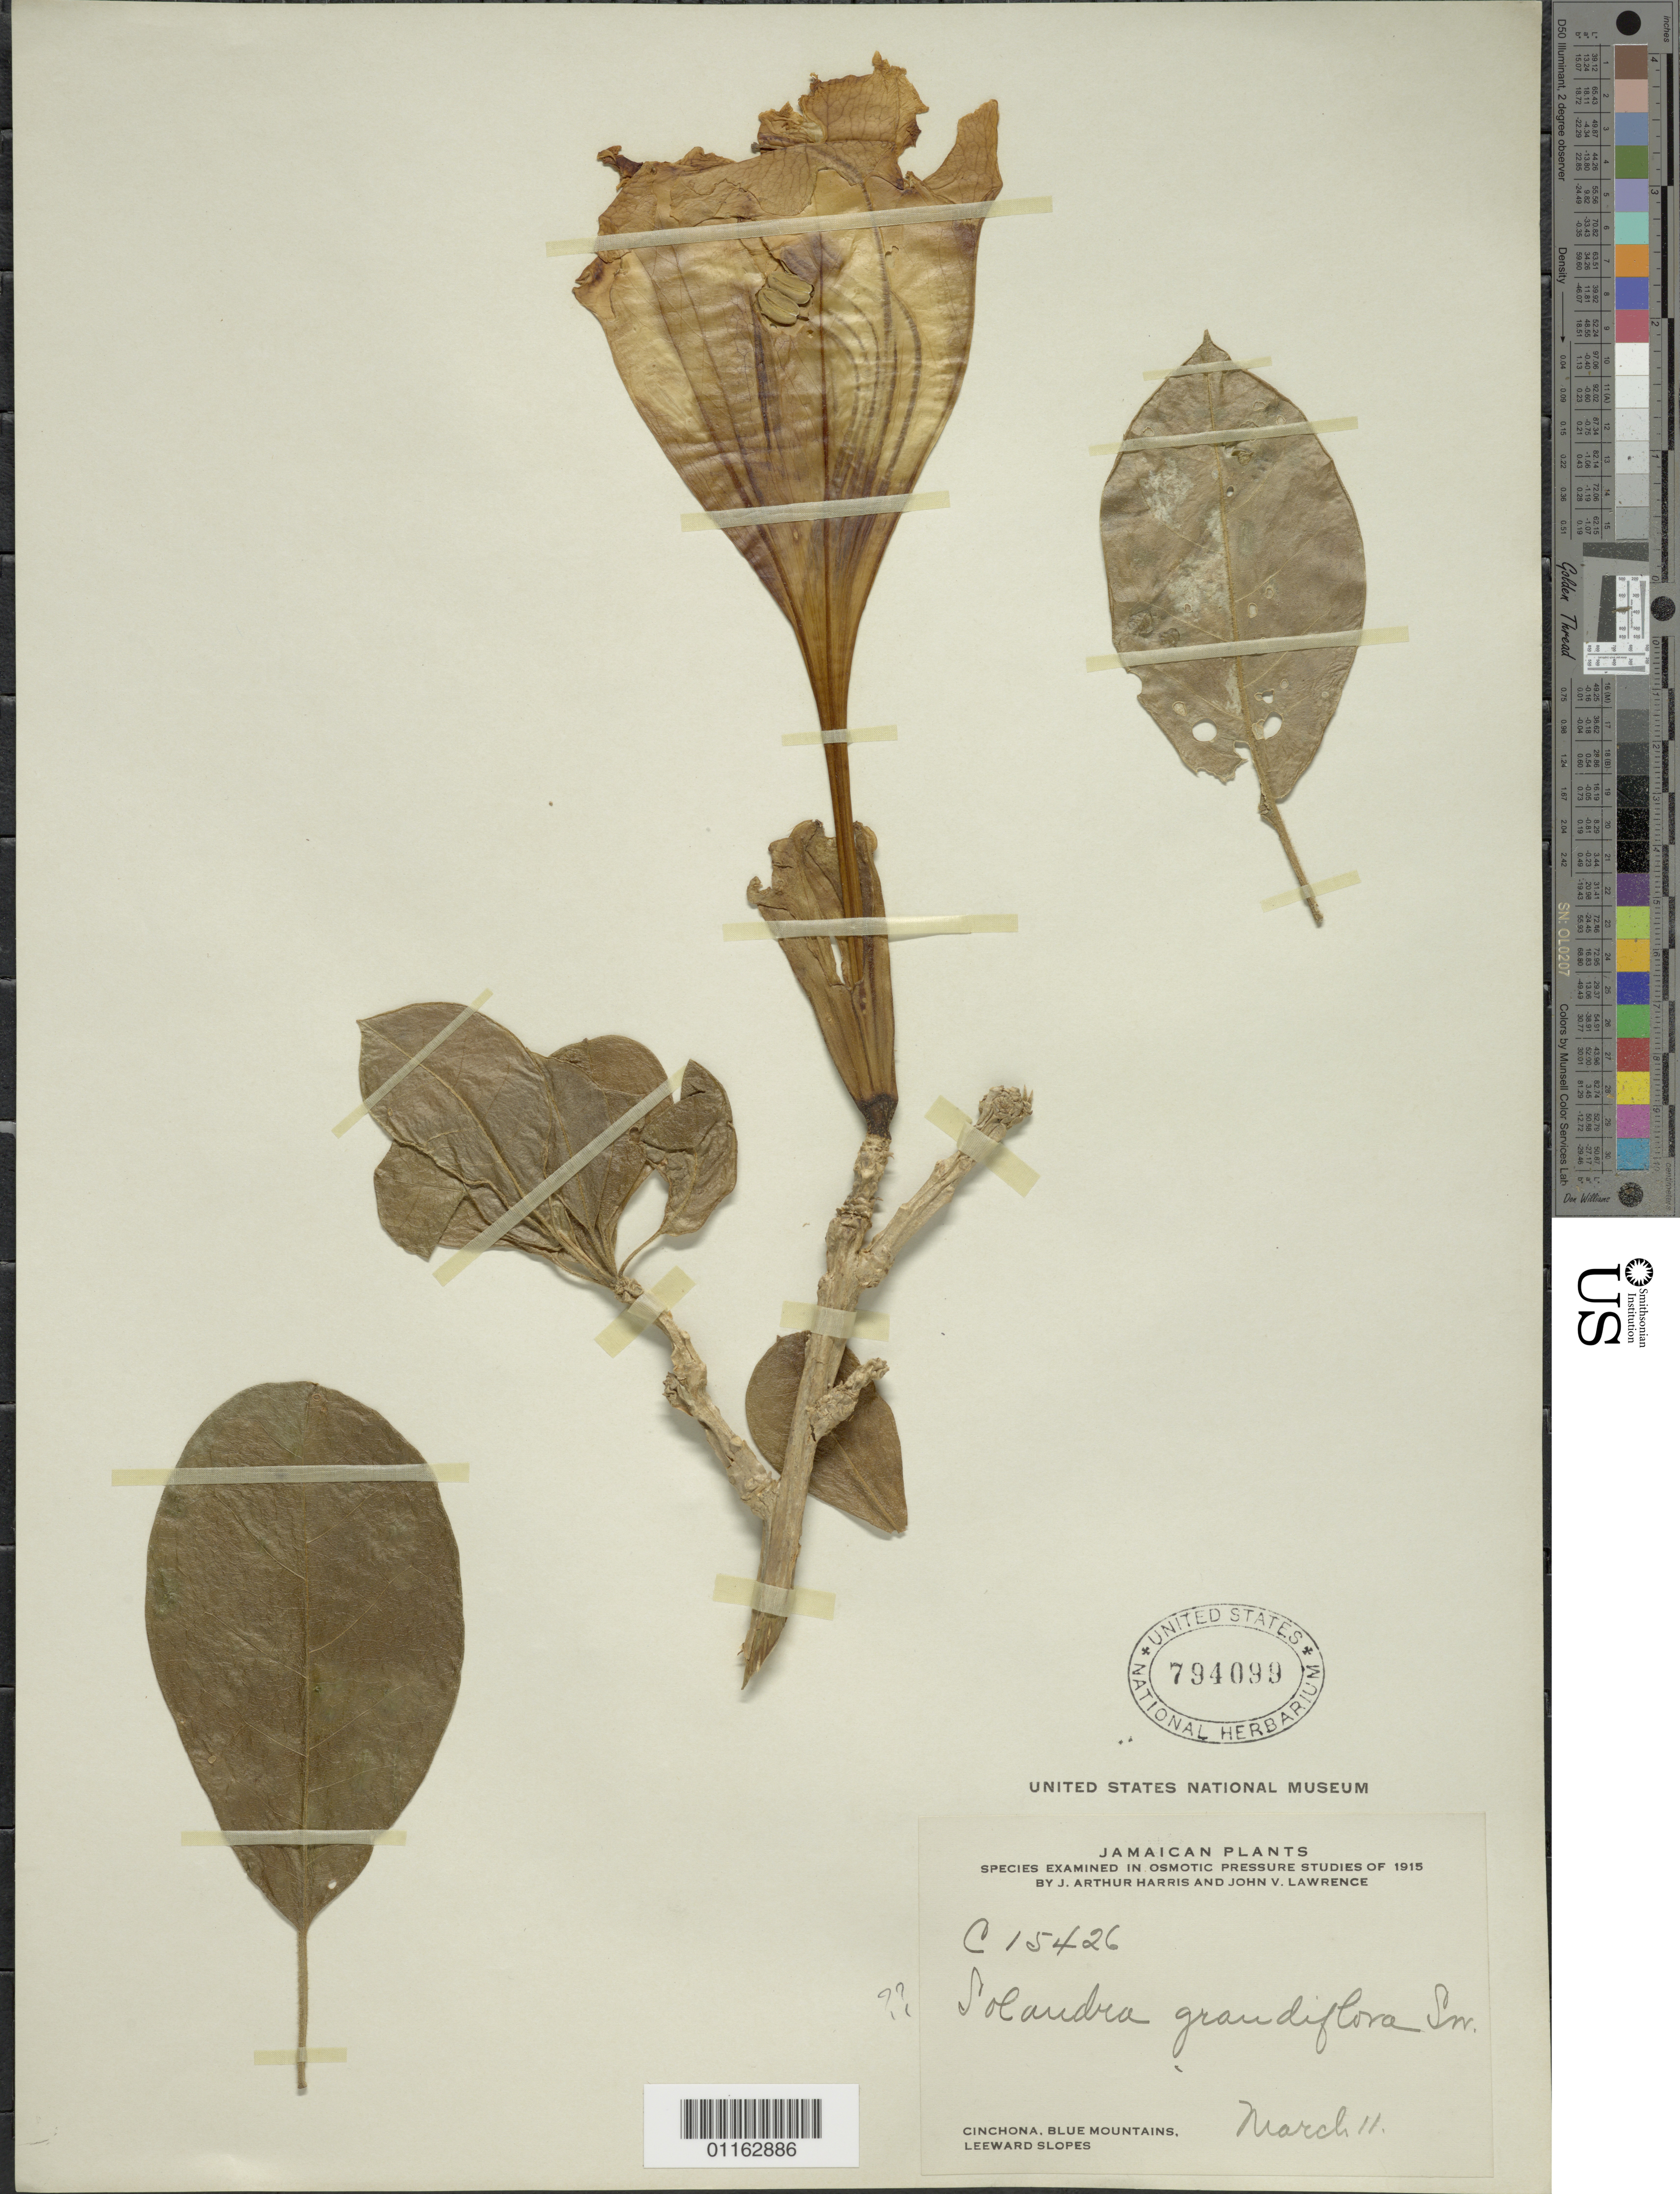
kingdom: Plantae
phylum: Tracheophyta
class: Magnoliopsida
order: Solanales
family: Solanaceae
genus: Solandra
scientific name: Solandra grandiflora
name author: Sw.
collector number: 15426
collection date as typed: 11 Mar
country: Jamaica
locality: Cinchona, Blue Mountains Leeward Slopes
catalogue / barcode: US 794099